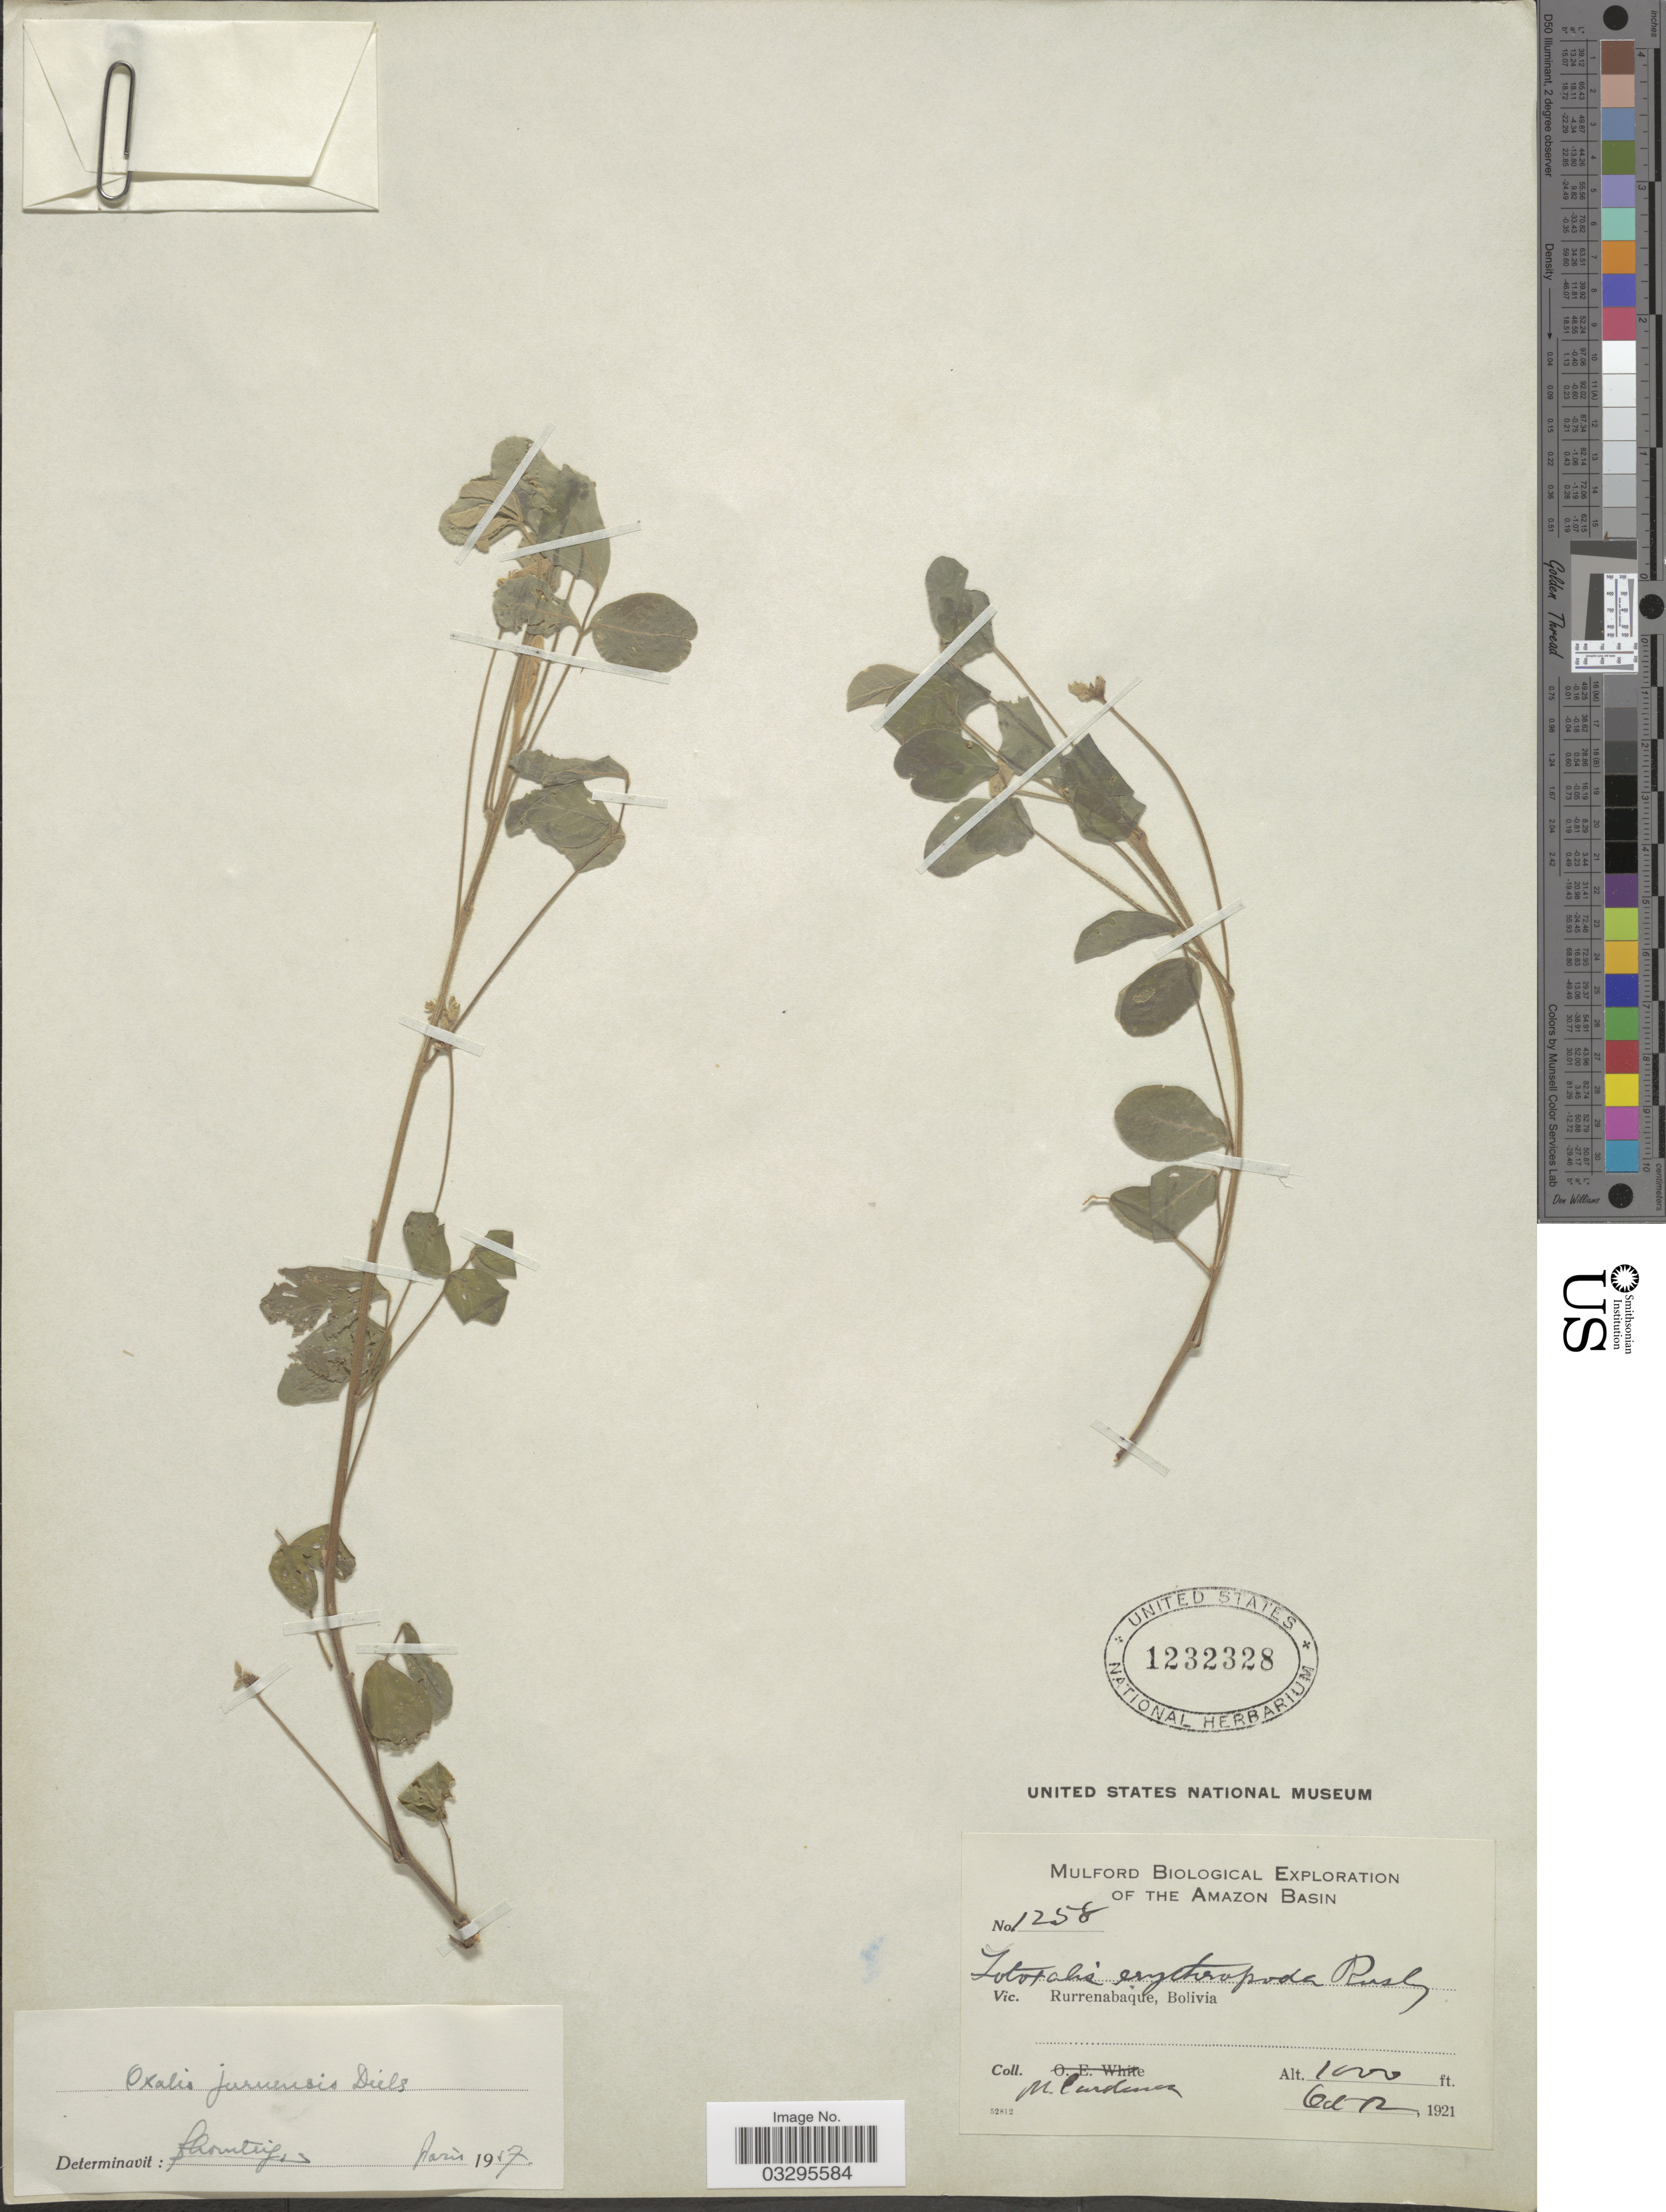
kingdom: Plantae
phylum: Tracheophyta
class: Magnoliopsida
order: Oxalidales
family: Oxalidaceae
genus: Oxalis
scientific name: Oxalis juruensis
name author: Diels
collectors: M. Cárdenas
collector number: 1258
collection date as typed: Oct 12, 1921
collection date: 1921-10-12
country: Bolivia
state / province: Beni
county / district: José Ballivián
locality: Rurrenabaque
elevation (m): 305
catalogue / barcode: US 1232328